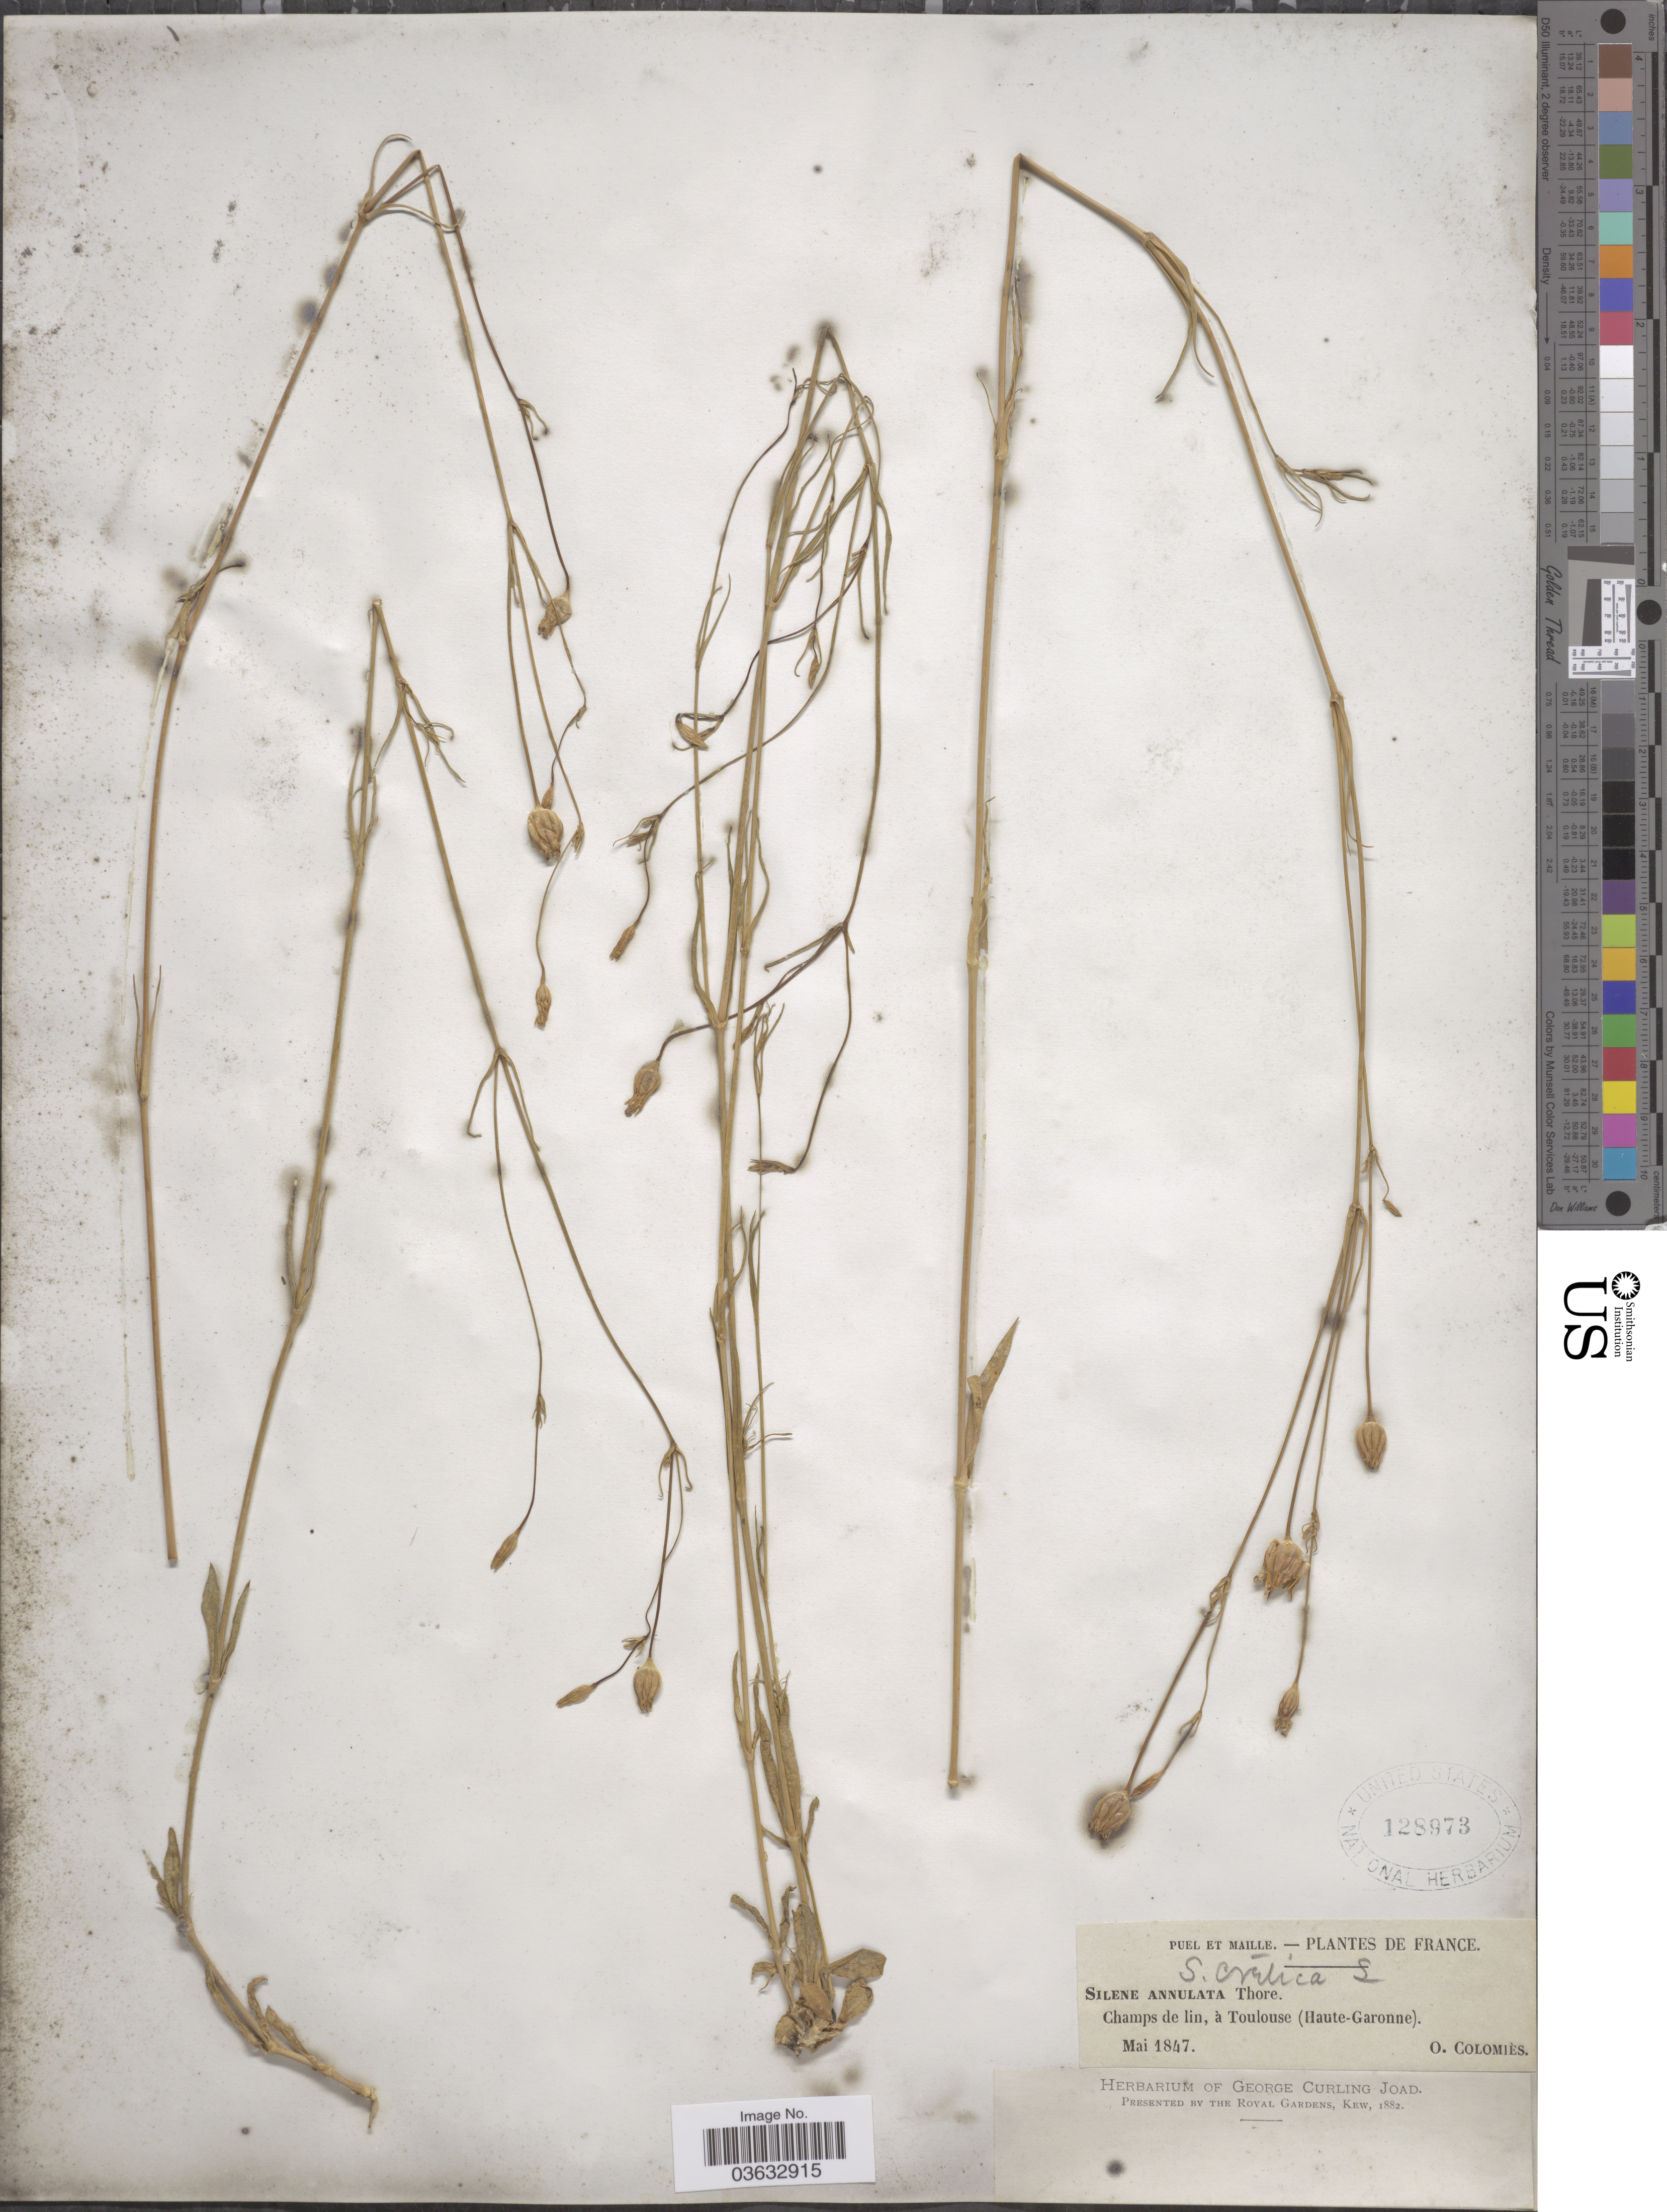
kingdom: Plantae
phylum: Tracheophyta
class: Magnoliopsida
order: Caryophyllales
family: Caryophyllaceae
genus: Silene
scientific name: Silene cretica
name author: L.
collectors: O. Colomiès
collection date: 1847-05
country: France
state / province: Occitanie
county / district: Haute-Garonne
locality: Champs de lin, à Toulouse (Haute-Garonne).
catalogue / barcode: US 128973